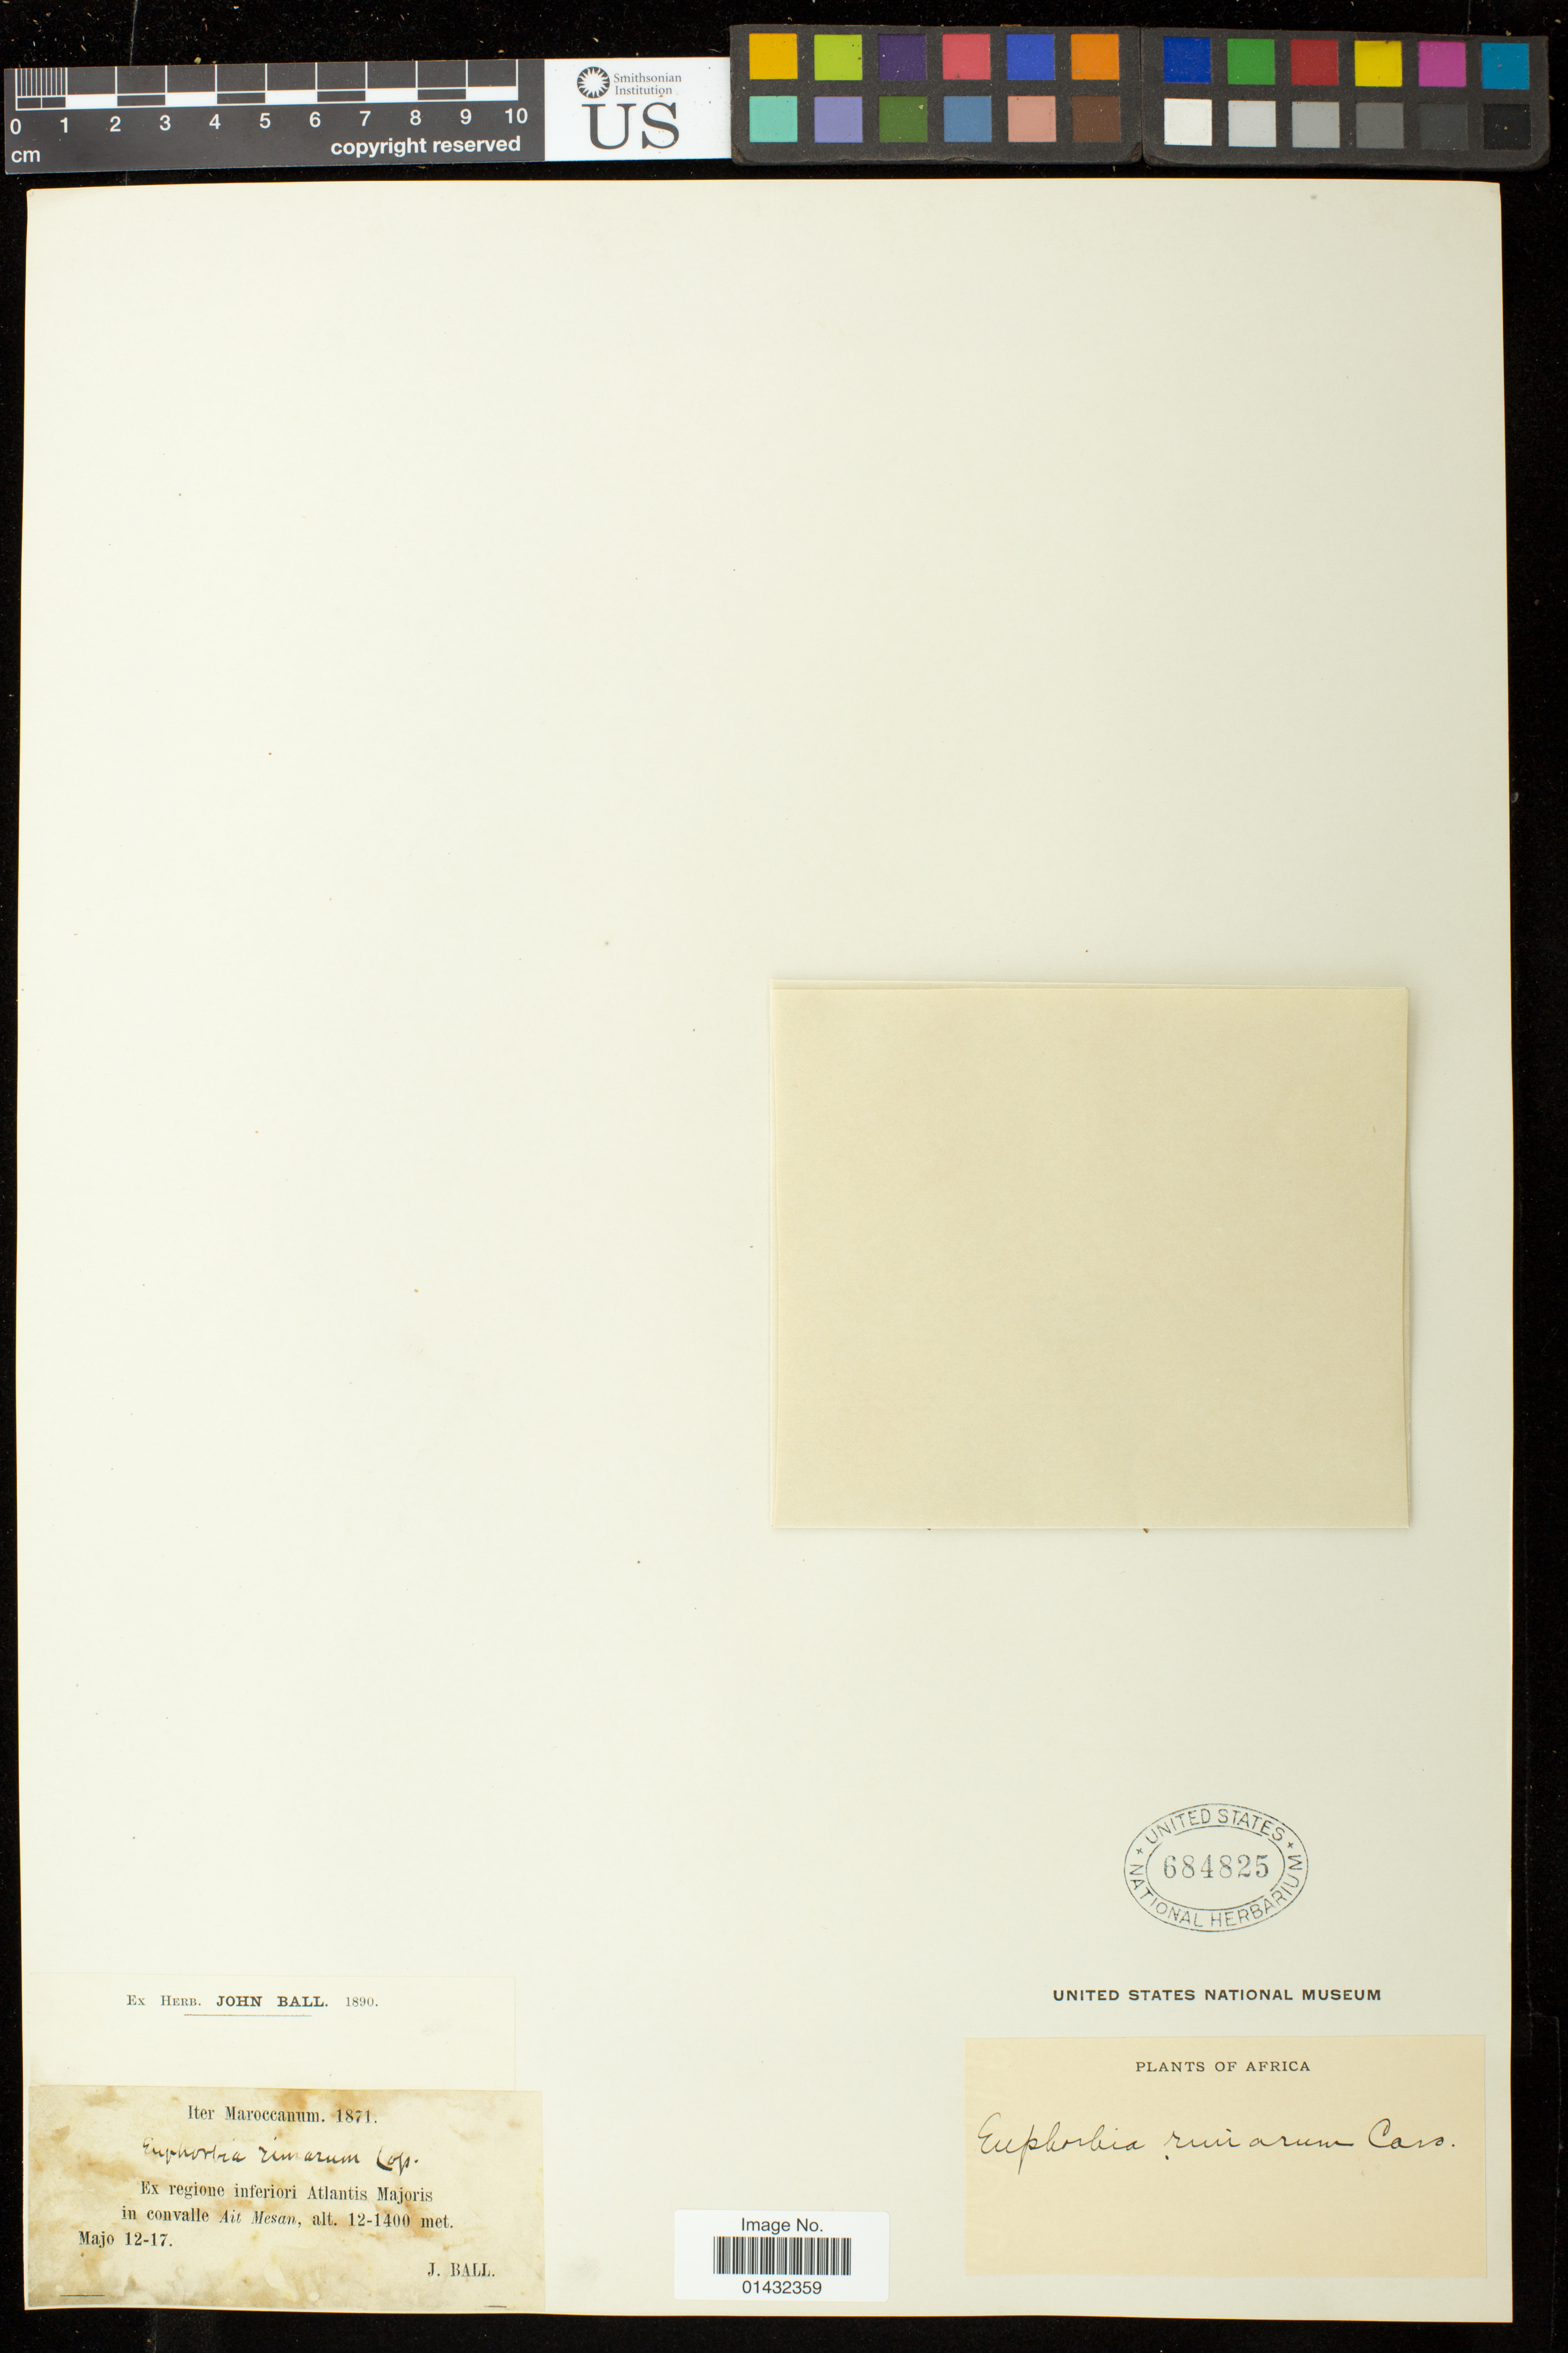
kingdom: Plantae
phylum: Tracheophyta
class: Magnoliopsida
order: Malpighiales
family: Euphorbiaceae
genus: Euphorbia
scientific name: Euphorbia rimarum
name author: Coss. & Balansa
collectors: J. Ball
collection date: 1871-05-12/1871-05-17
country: Morocco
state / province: Marrakesh-Safi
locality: Ex regione inferiori Atlantis Majoris in convalle Ait Mesan [[Asni]]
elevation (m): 1200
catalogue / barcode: US 684825